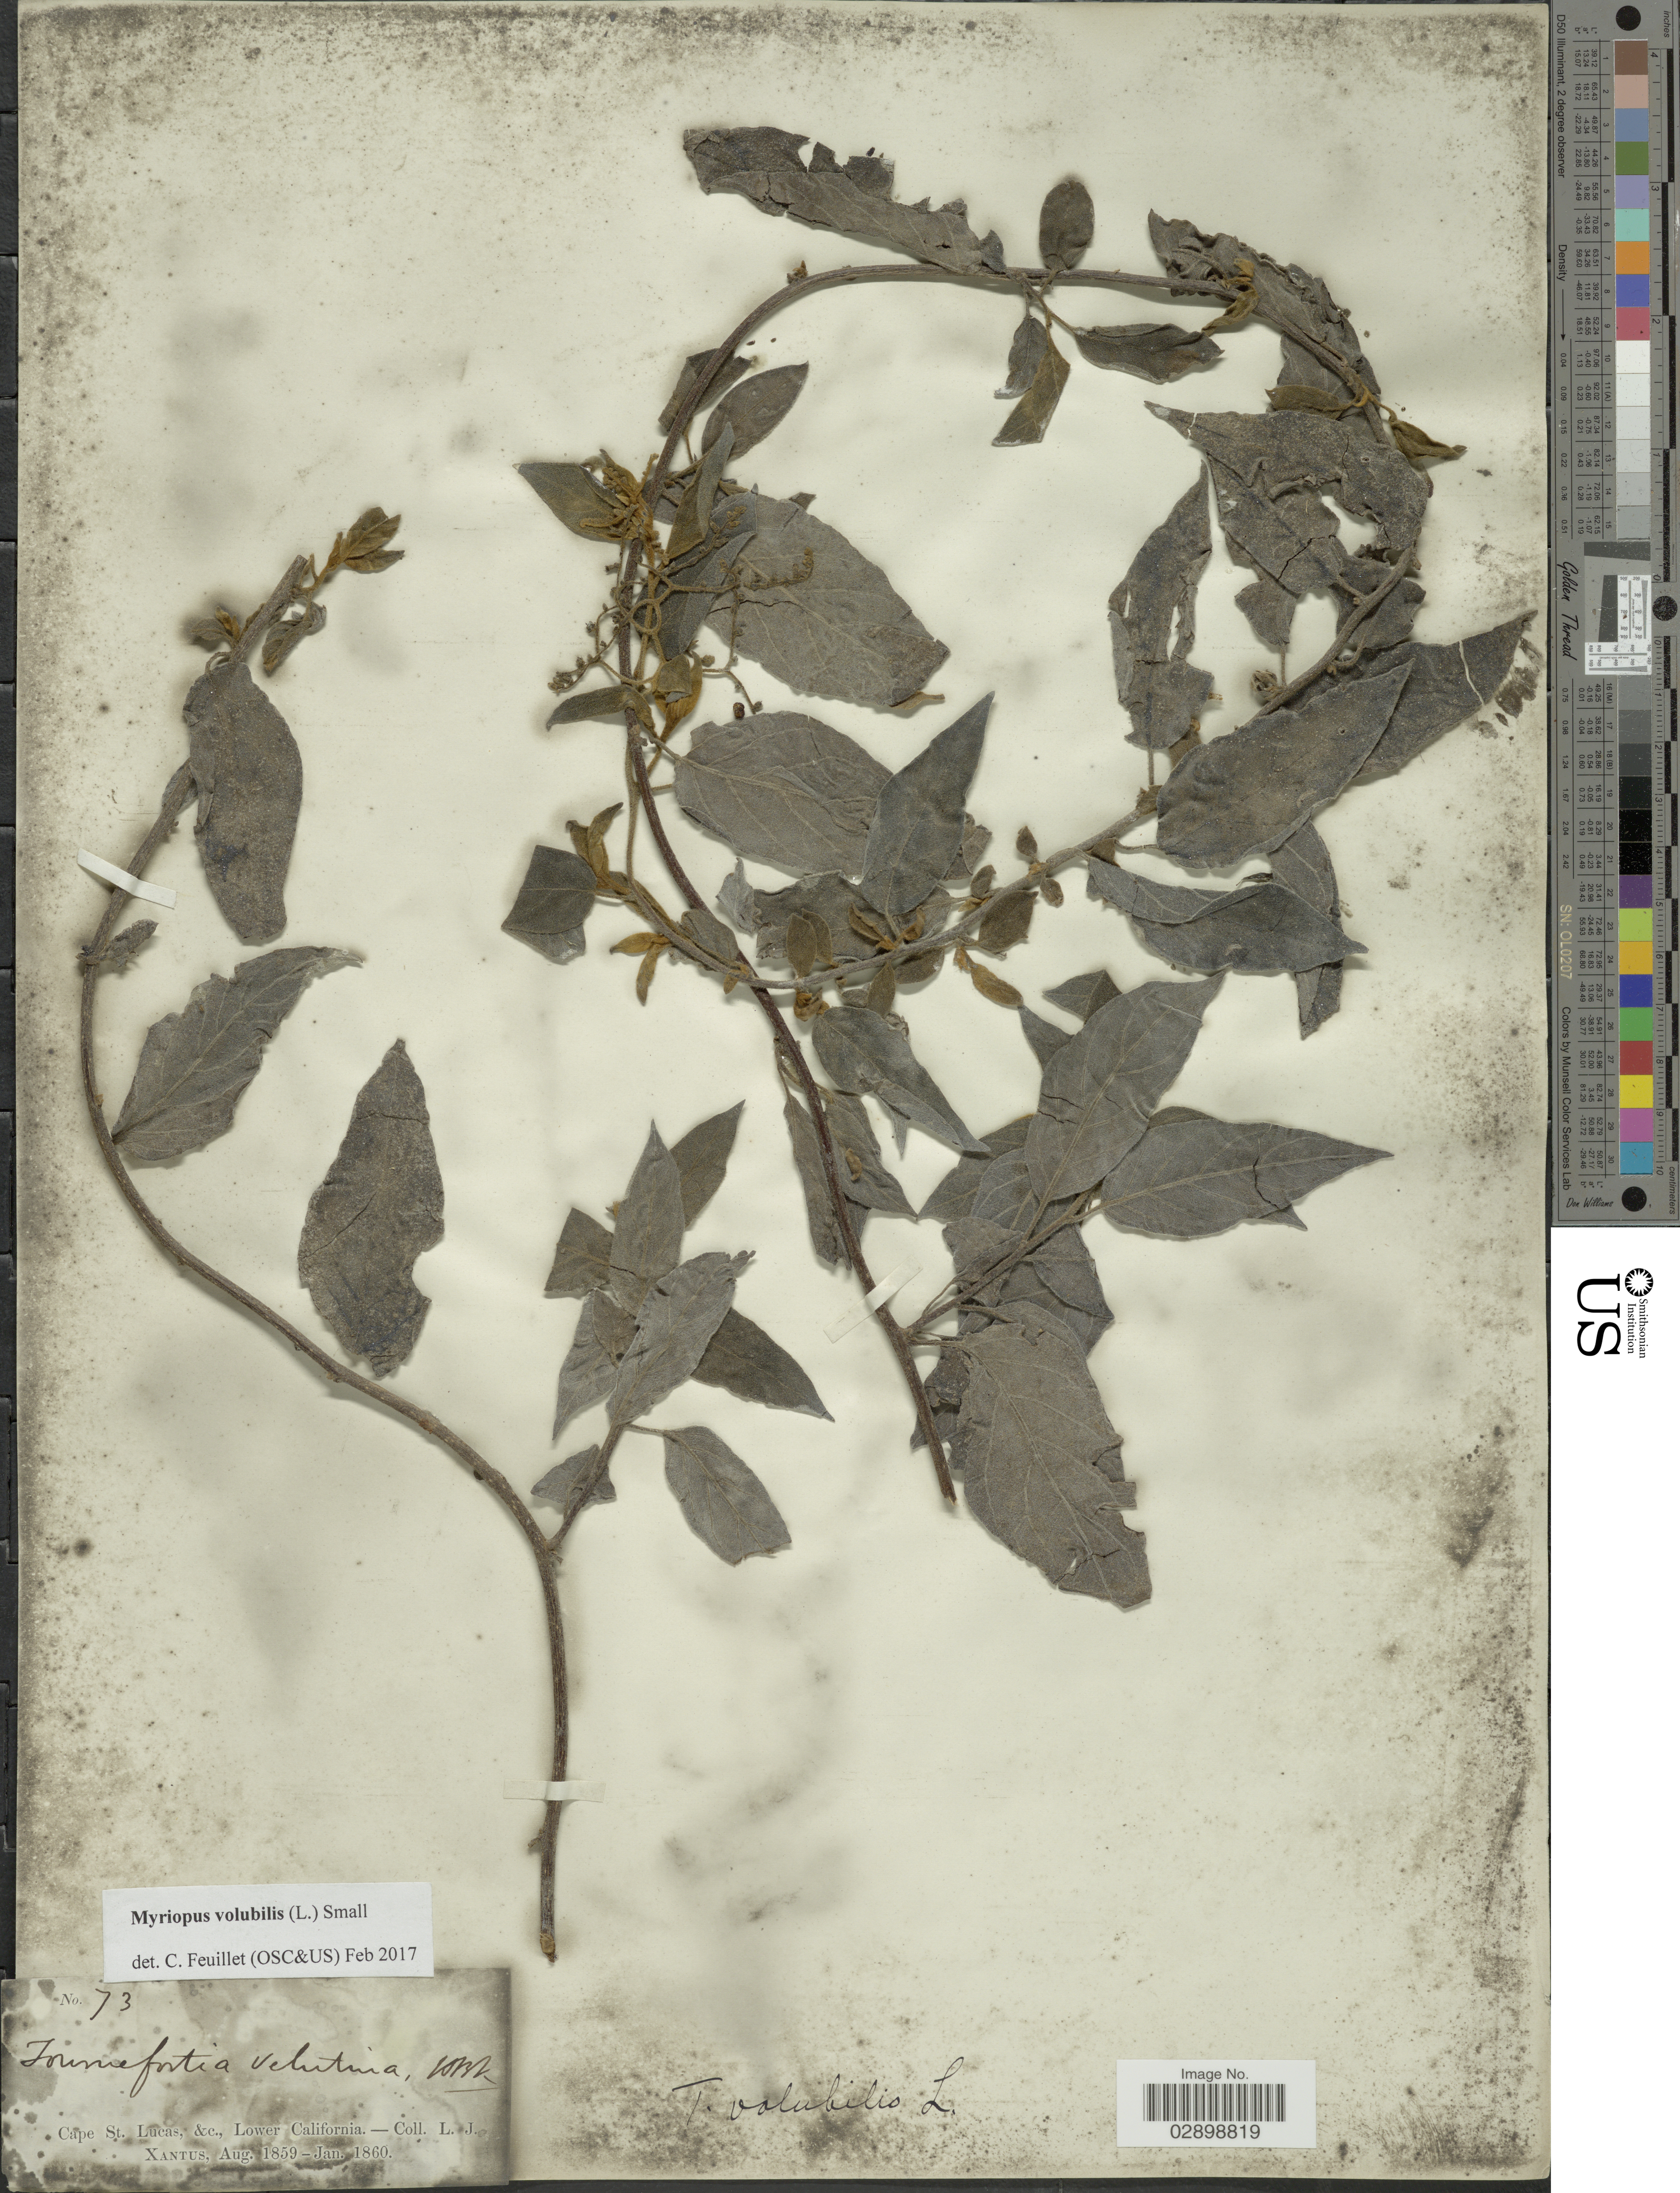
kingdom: Plantae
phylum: Tracheophyta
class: Magnoliopsida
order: Boraginales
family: Heliotropiaceae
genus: Myriopus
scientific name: Myriopus volubilis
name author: (L.) Small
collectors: L. J. Xantus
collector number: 73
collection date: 1859-08/1860-01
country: Mexico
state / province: Baja California Sur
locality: Cape St. Lucas &c., Lower California.